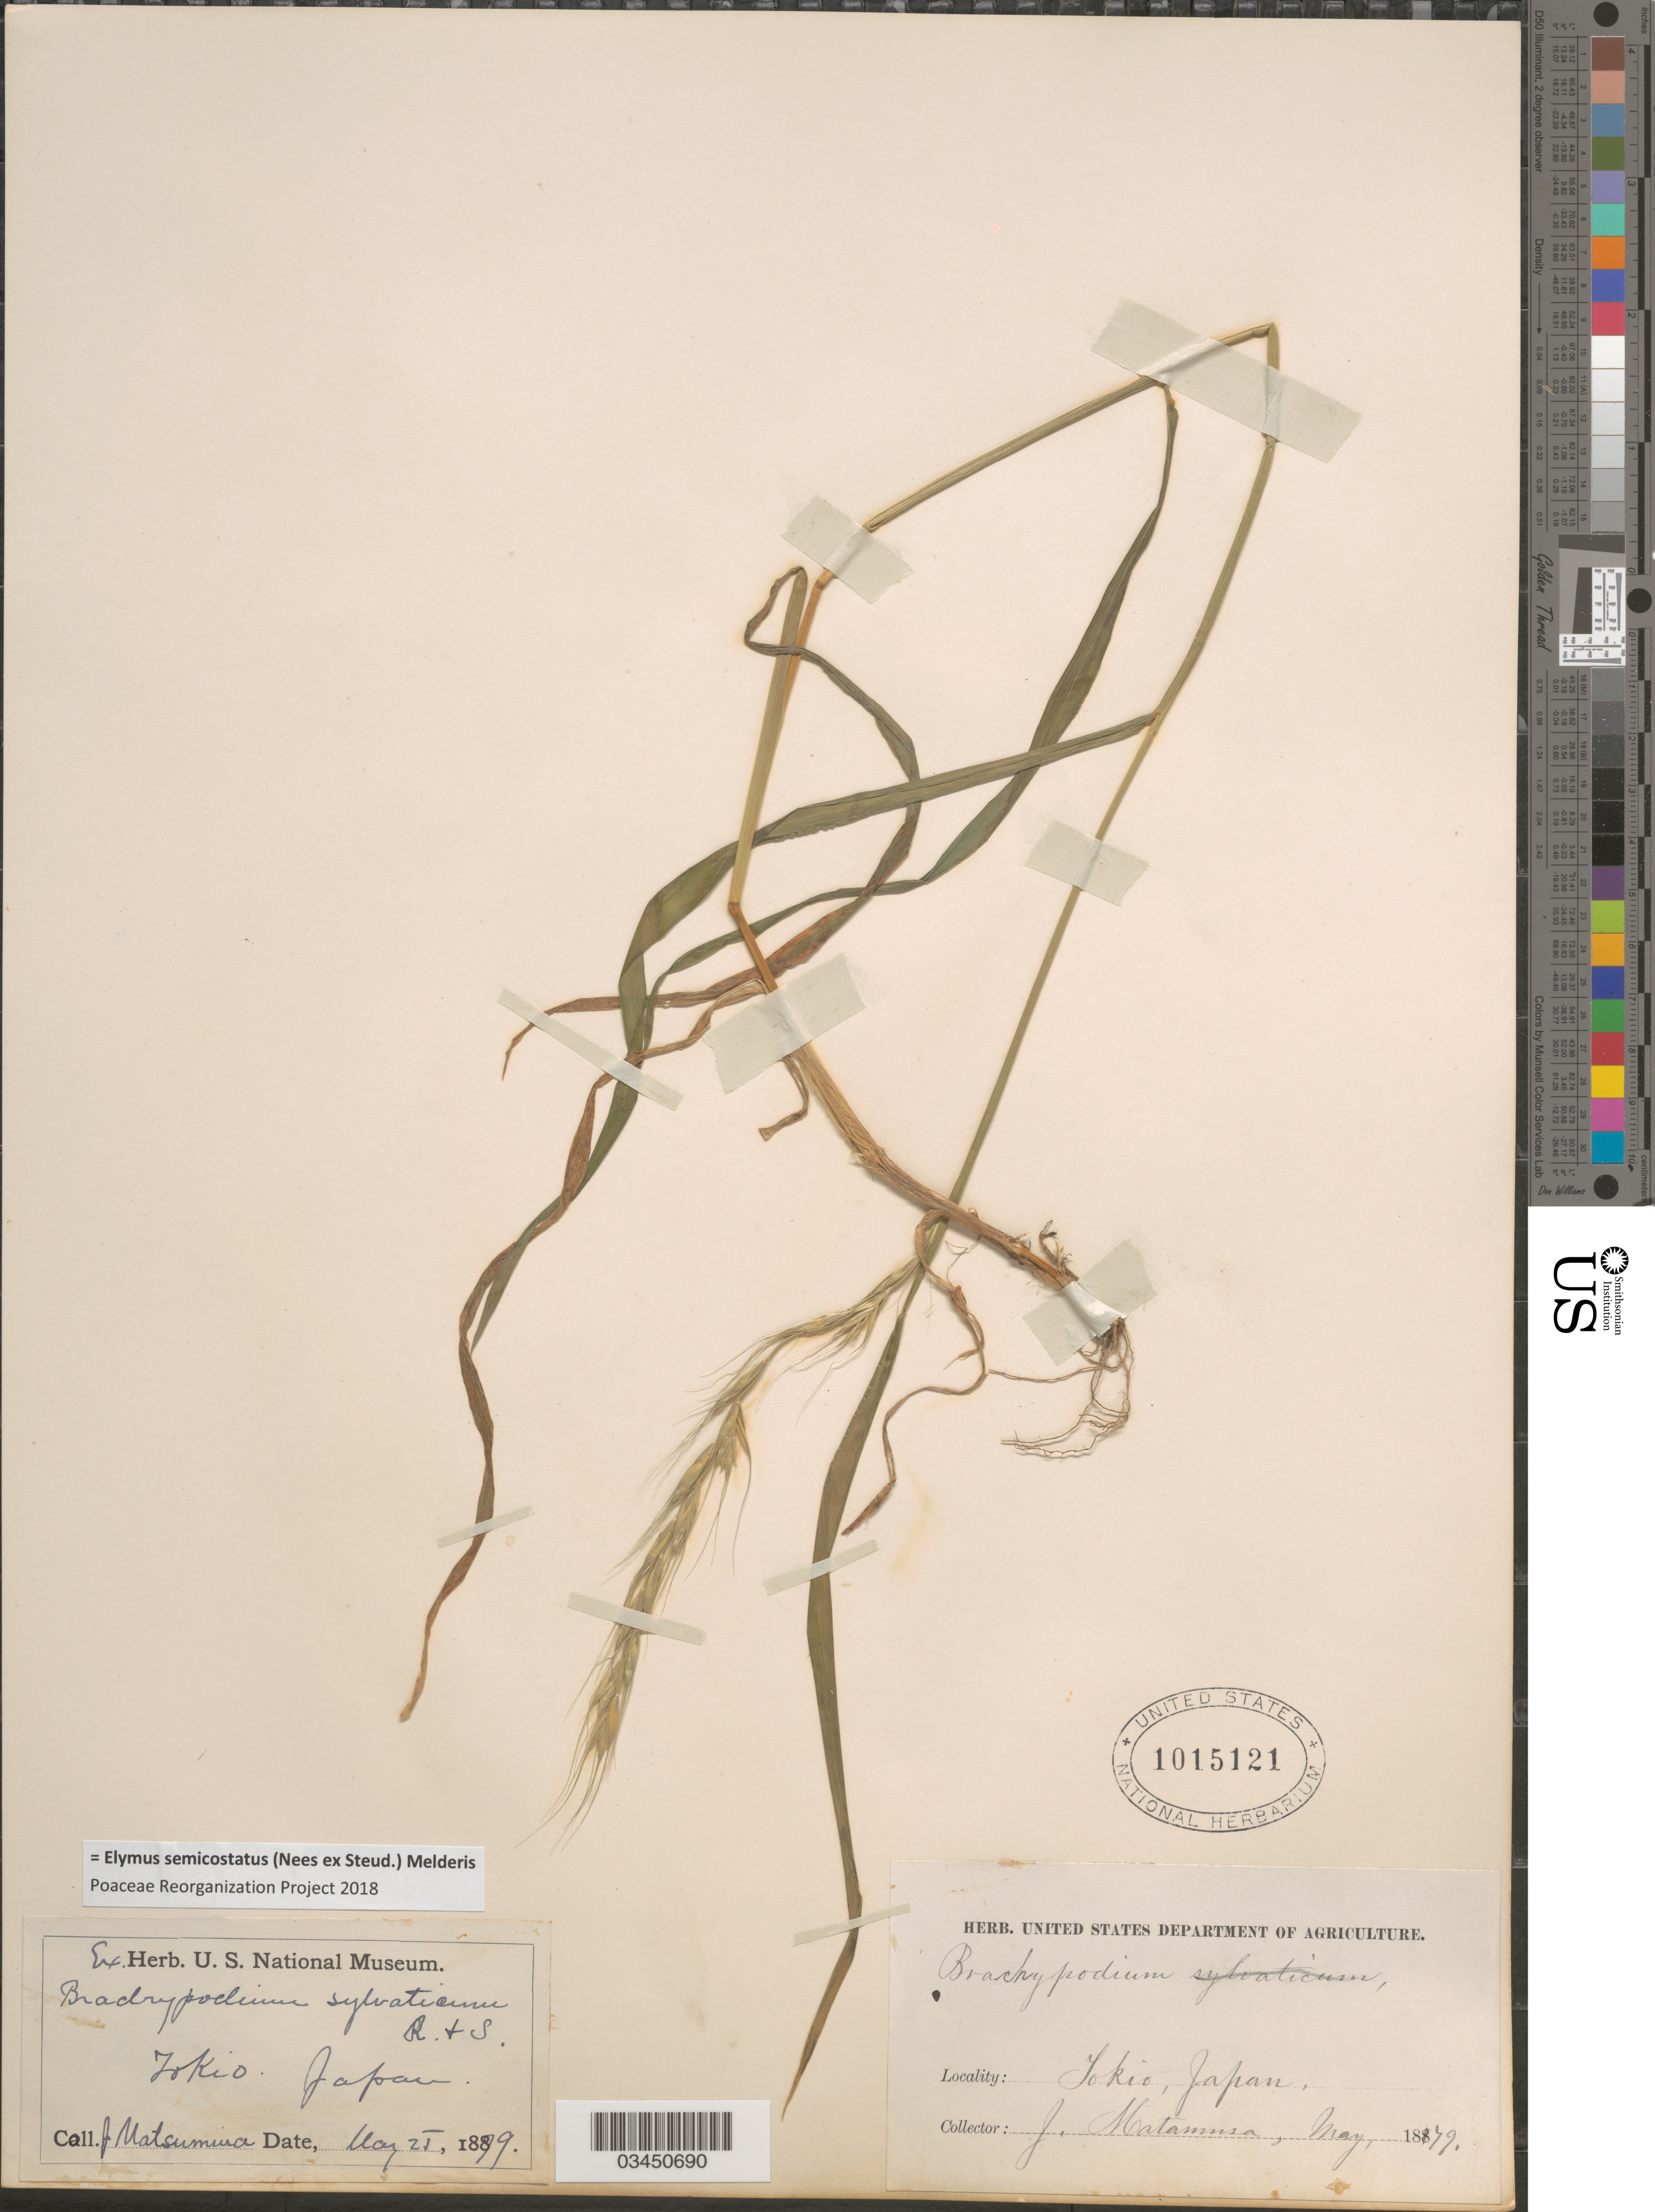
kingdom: Plantae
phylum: Tracheophyta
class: Liliopsida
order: Poales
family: Poaceae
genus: Elymus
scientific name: Elymus semicostatus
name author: (Nees ex Steud.) Melderis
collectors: J. Matsumura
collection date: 1879-05-25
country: Japan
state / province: Tokyo, Federal City of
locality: Tokio.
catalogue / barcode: US 1015121